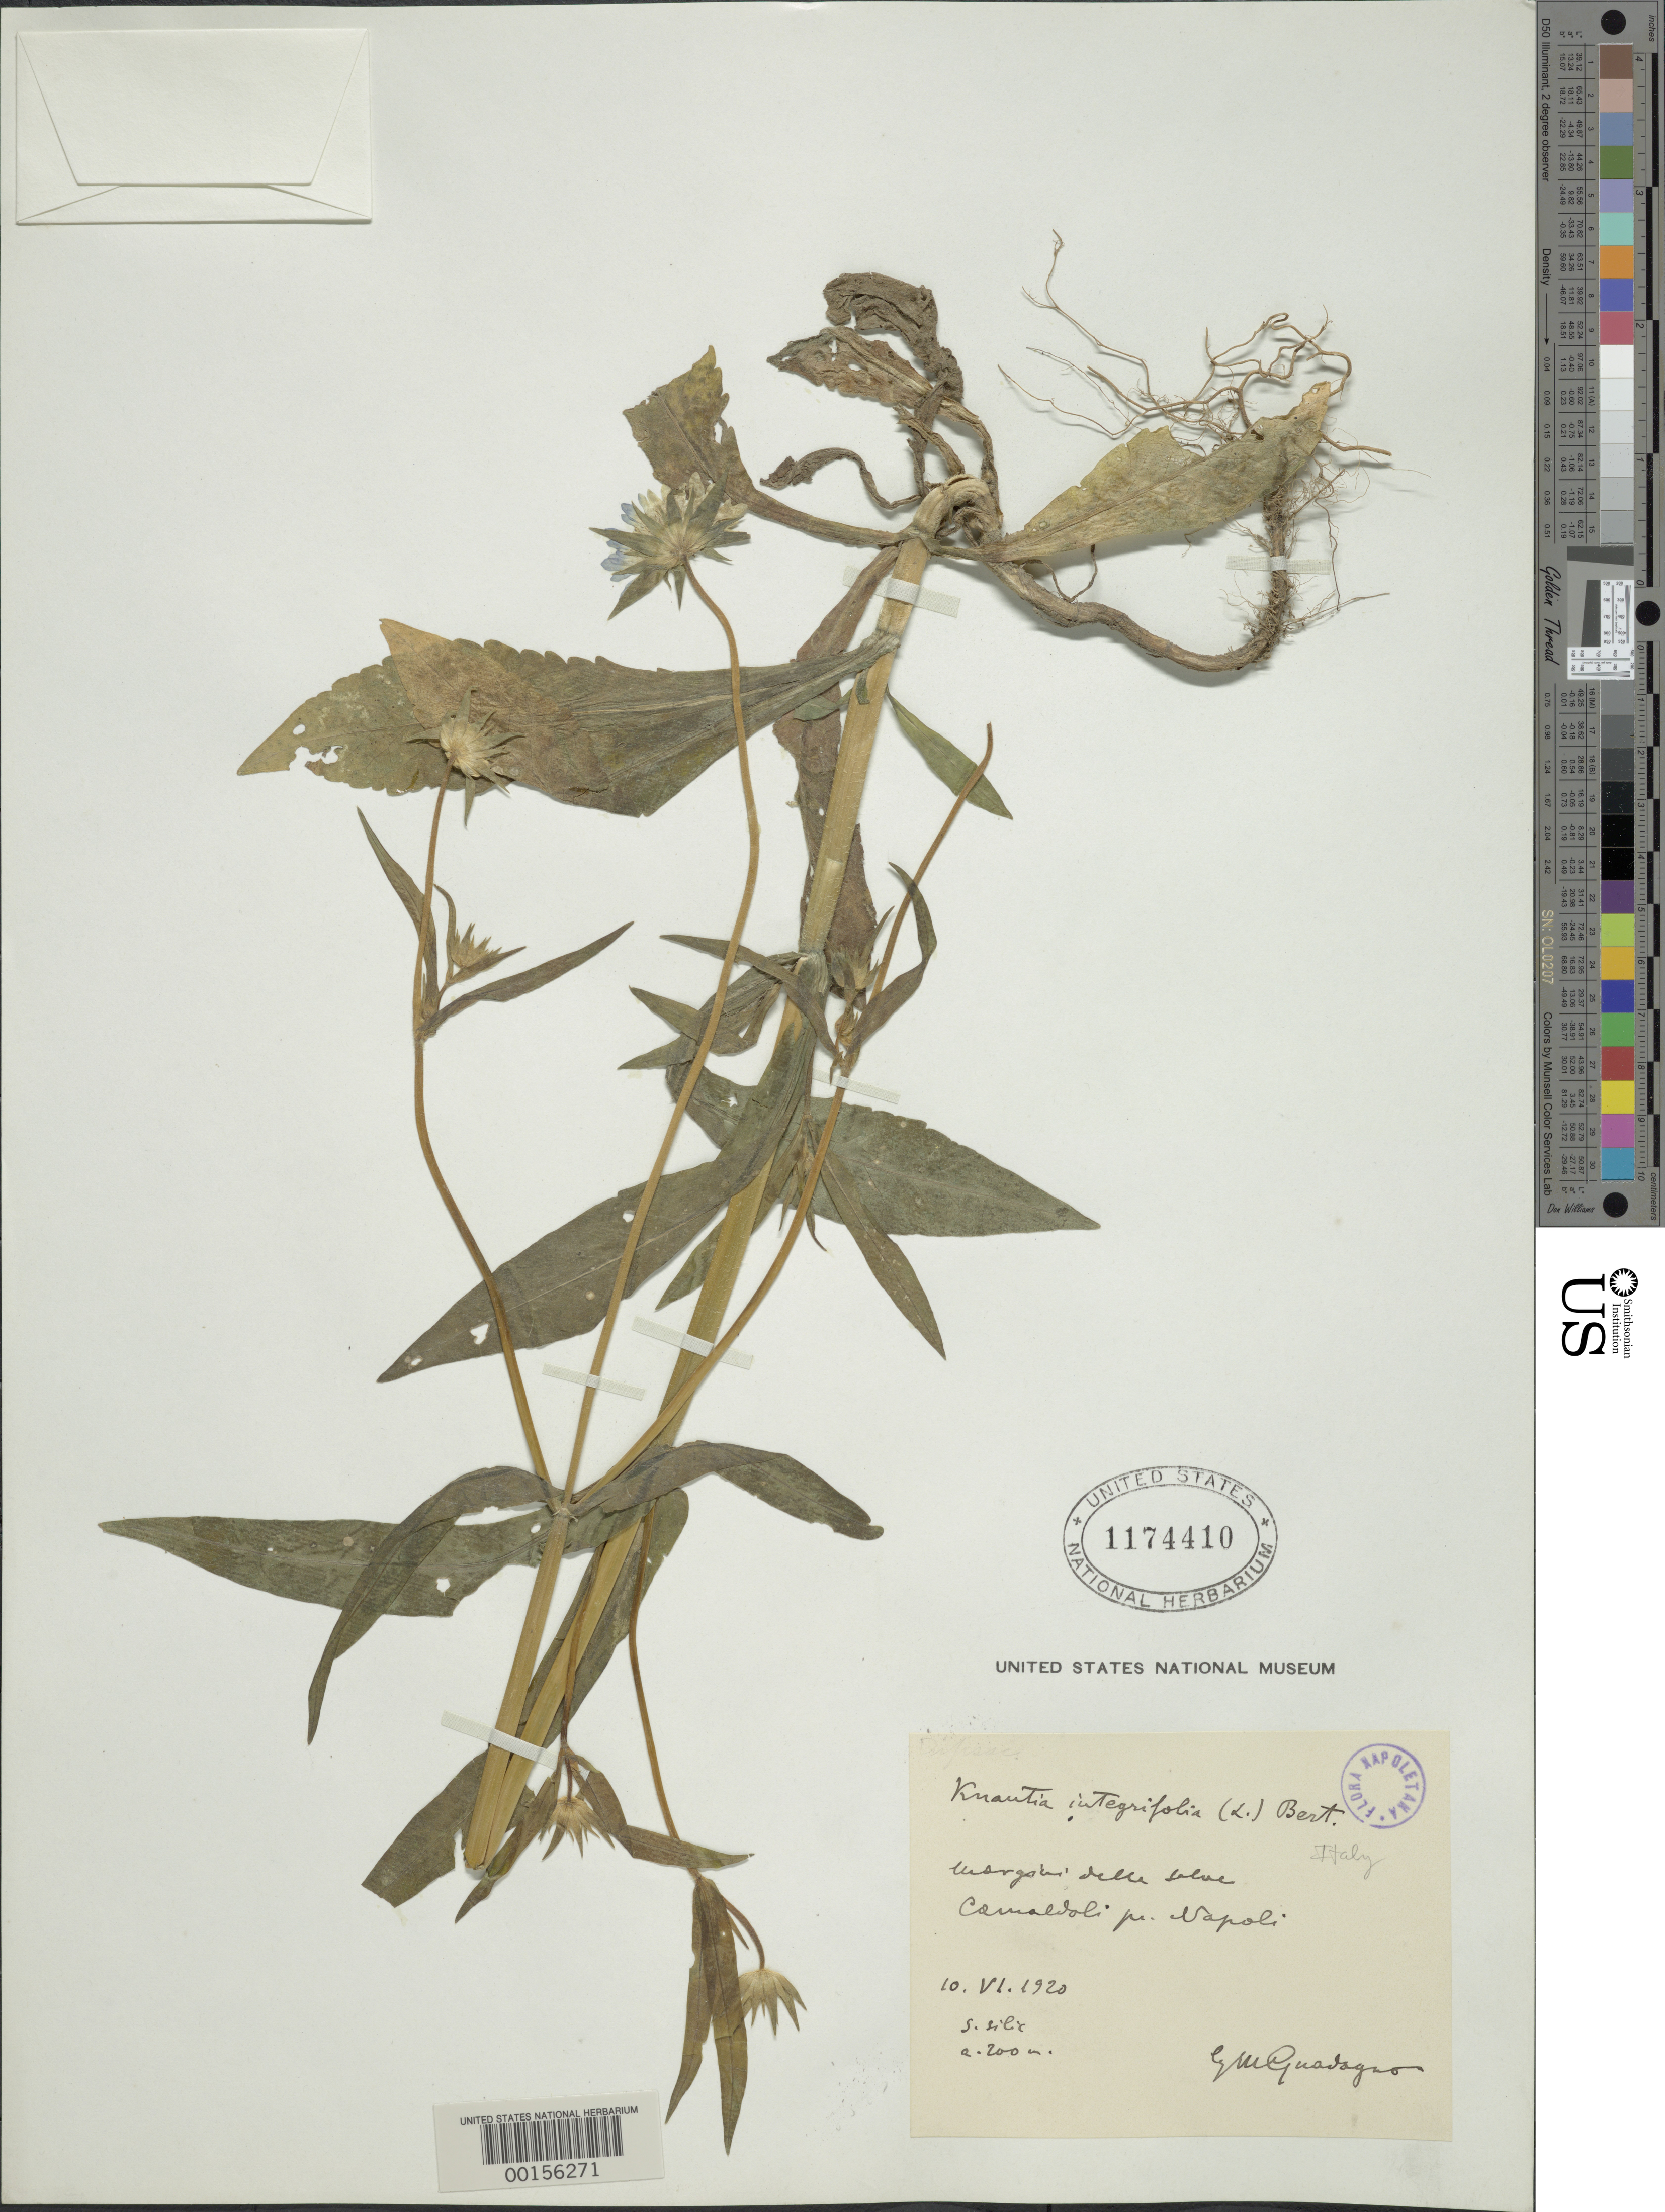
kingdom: Plantae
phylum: Tracheophyta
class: Magnoliopsida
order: Dipsacales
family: Caprifoliaceae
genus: Knautia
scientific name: Knautia integrifolia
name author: Bertero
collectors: G. Guadagno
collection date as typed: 10 Jun 1920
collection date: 1920-06-10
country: Italy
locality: Napoli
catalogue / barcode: US 1174410